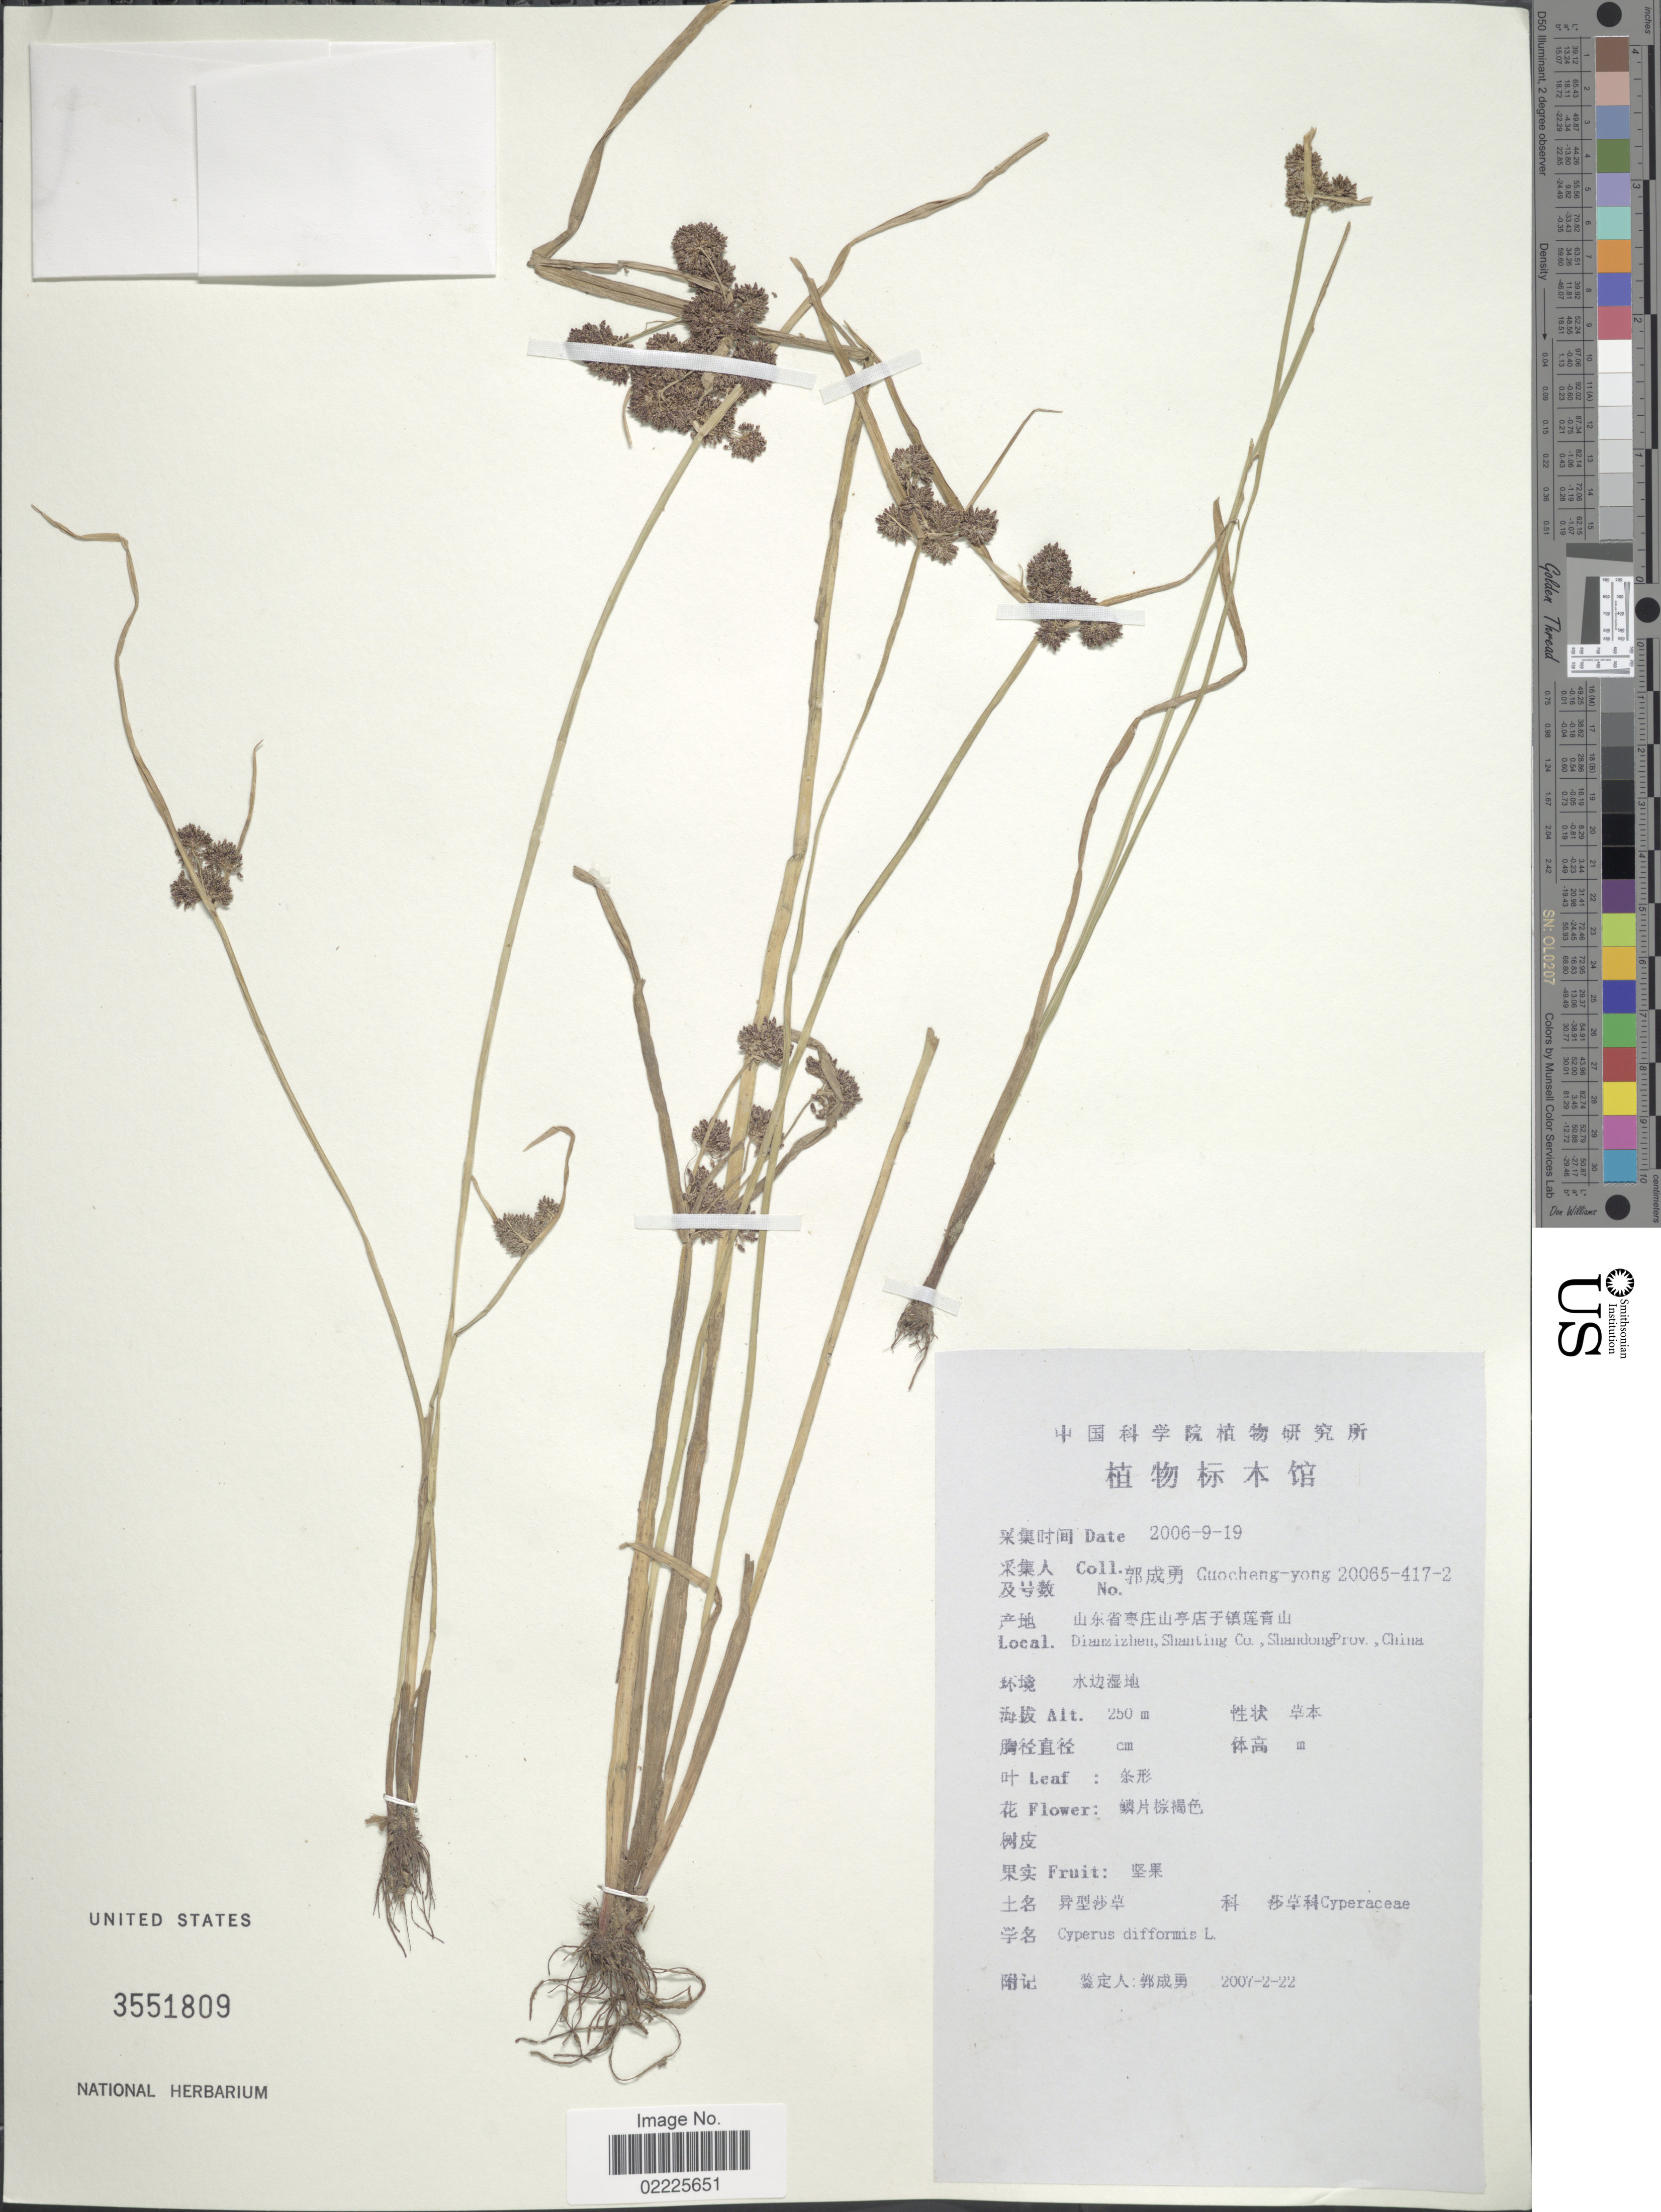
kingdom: Plantae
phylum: Tracheophyta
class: Liliopsida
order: Poales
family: Cyperaceae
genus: Cyperus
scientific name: Cyperus difformis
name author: L.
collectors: Guo cheng-yong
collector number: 20065-417-2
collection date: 2006-09-19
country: China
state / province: Shandong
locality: Dianzizhen, Shanting Co.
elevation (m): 250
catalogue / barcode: US 3551809